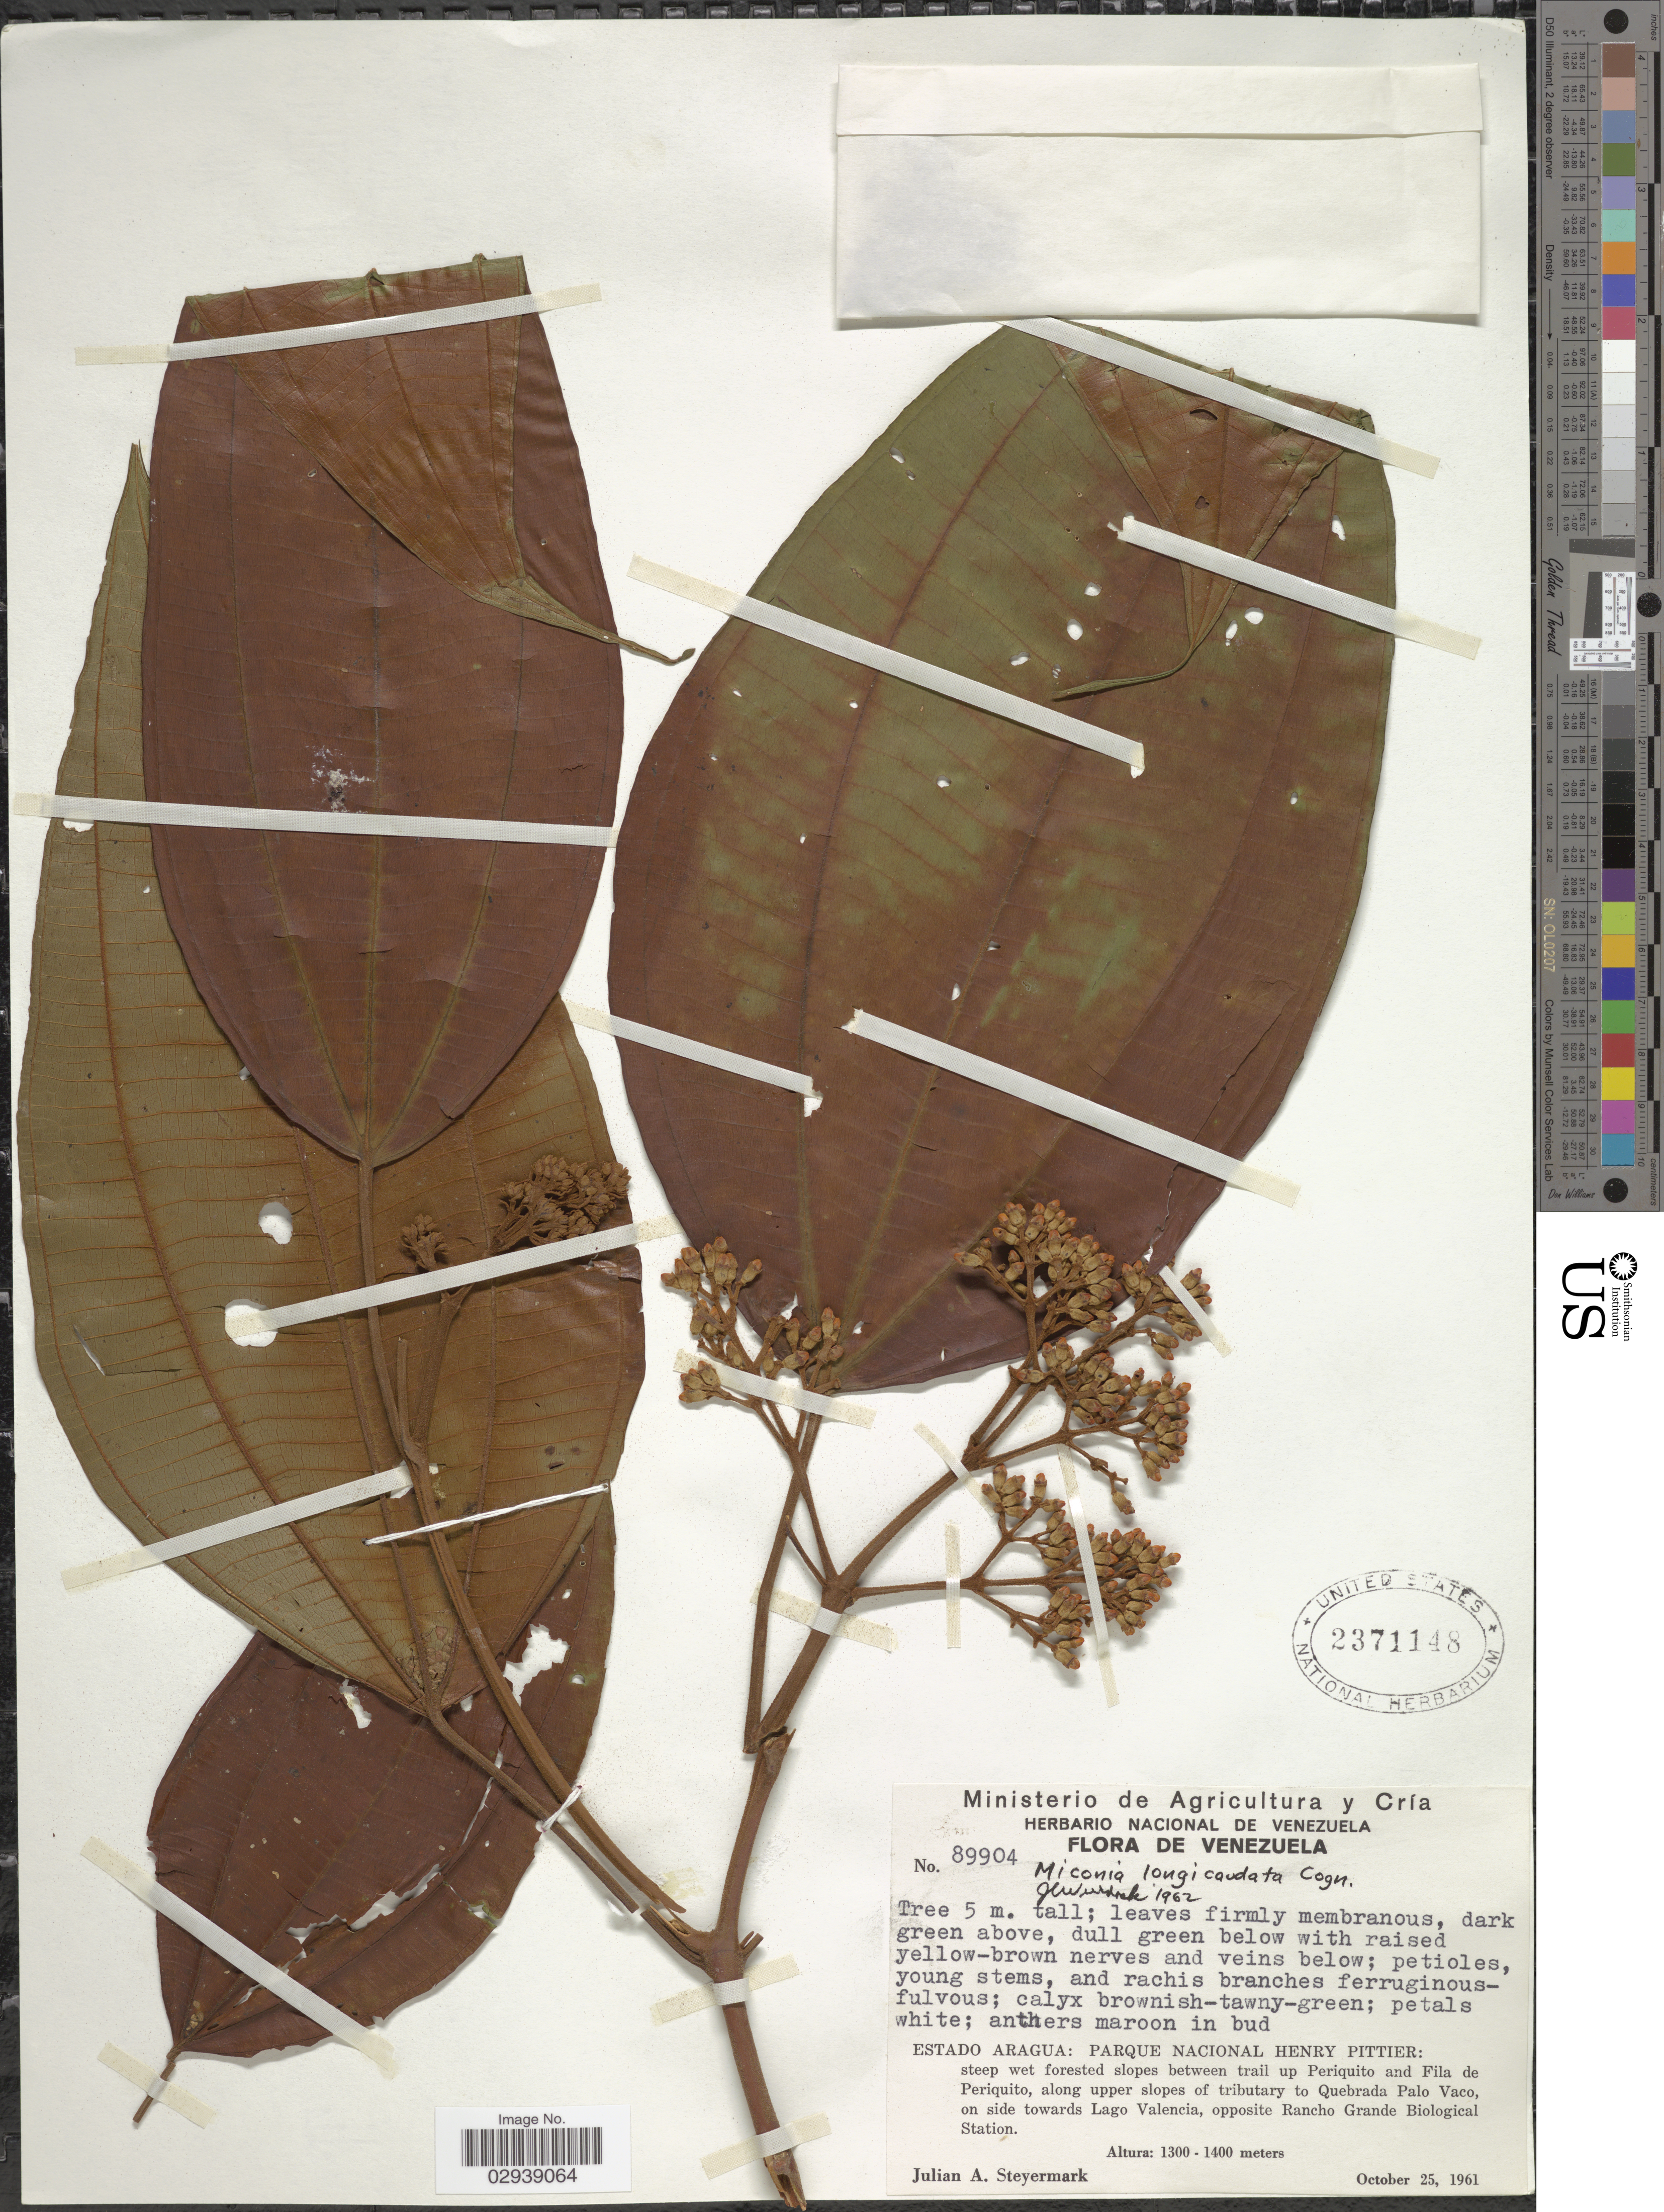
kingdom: Plantae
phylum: Tracheophyta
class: Magnoliopsida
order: Myrtales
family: Melastomataceae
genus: Miconia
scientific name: Miconia donaeana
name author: Naudin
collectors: J. Steyermark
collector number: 89904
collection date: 1961-10-25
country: Venezuela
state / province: Aragua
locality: Parque Nacional Henry Pittier: steep wet forested slopes between trail up Periquito and Fila de Periquito, along upper slopes of tributary to Quebrada Palo Vaco, on side towards Lago Valencia, opposite Rancho Grande Biological Station.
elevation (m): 1300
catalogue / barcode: US 2371148